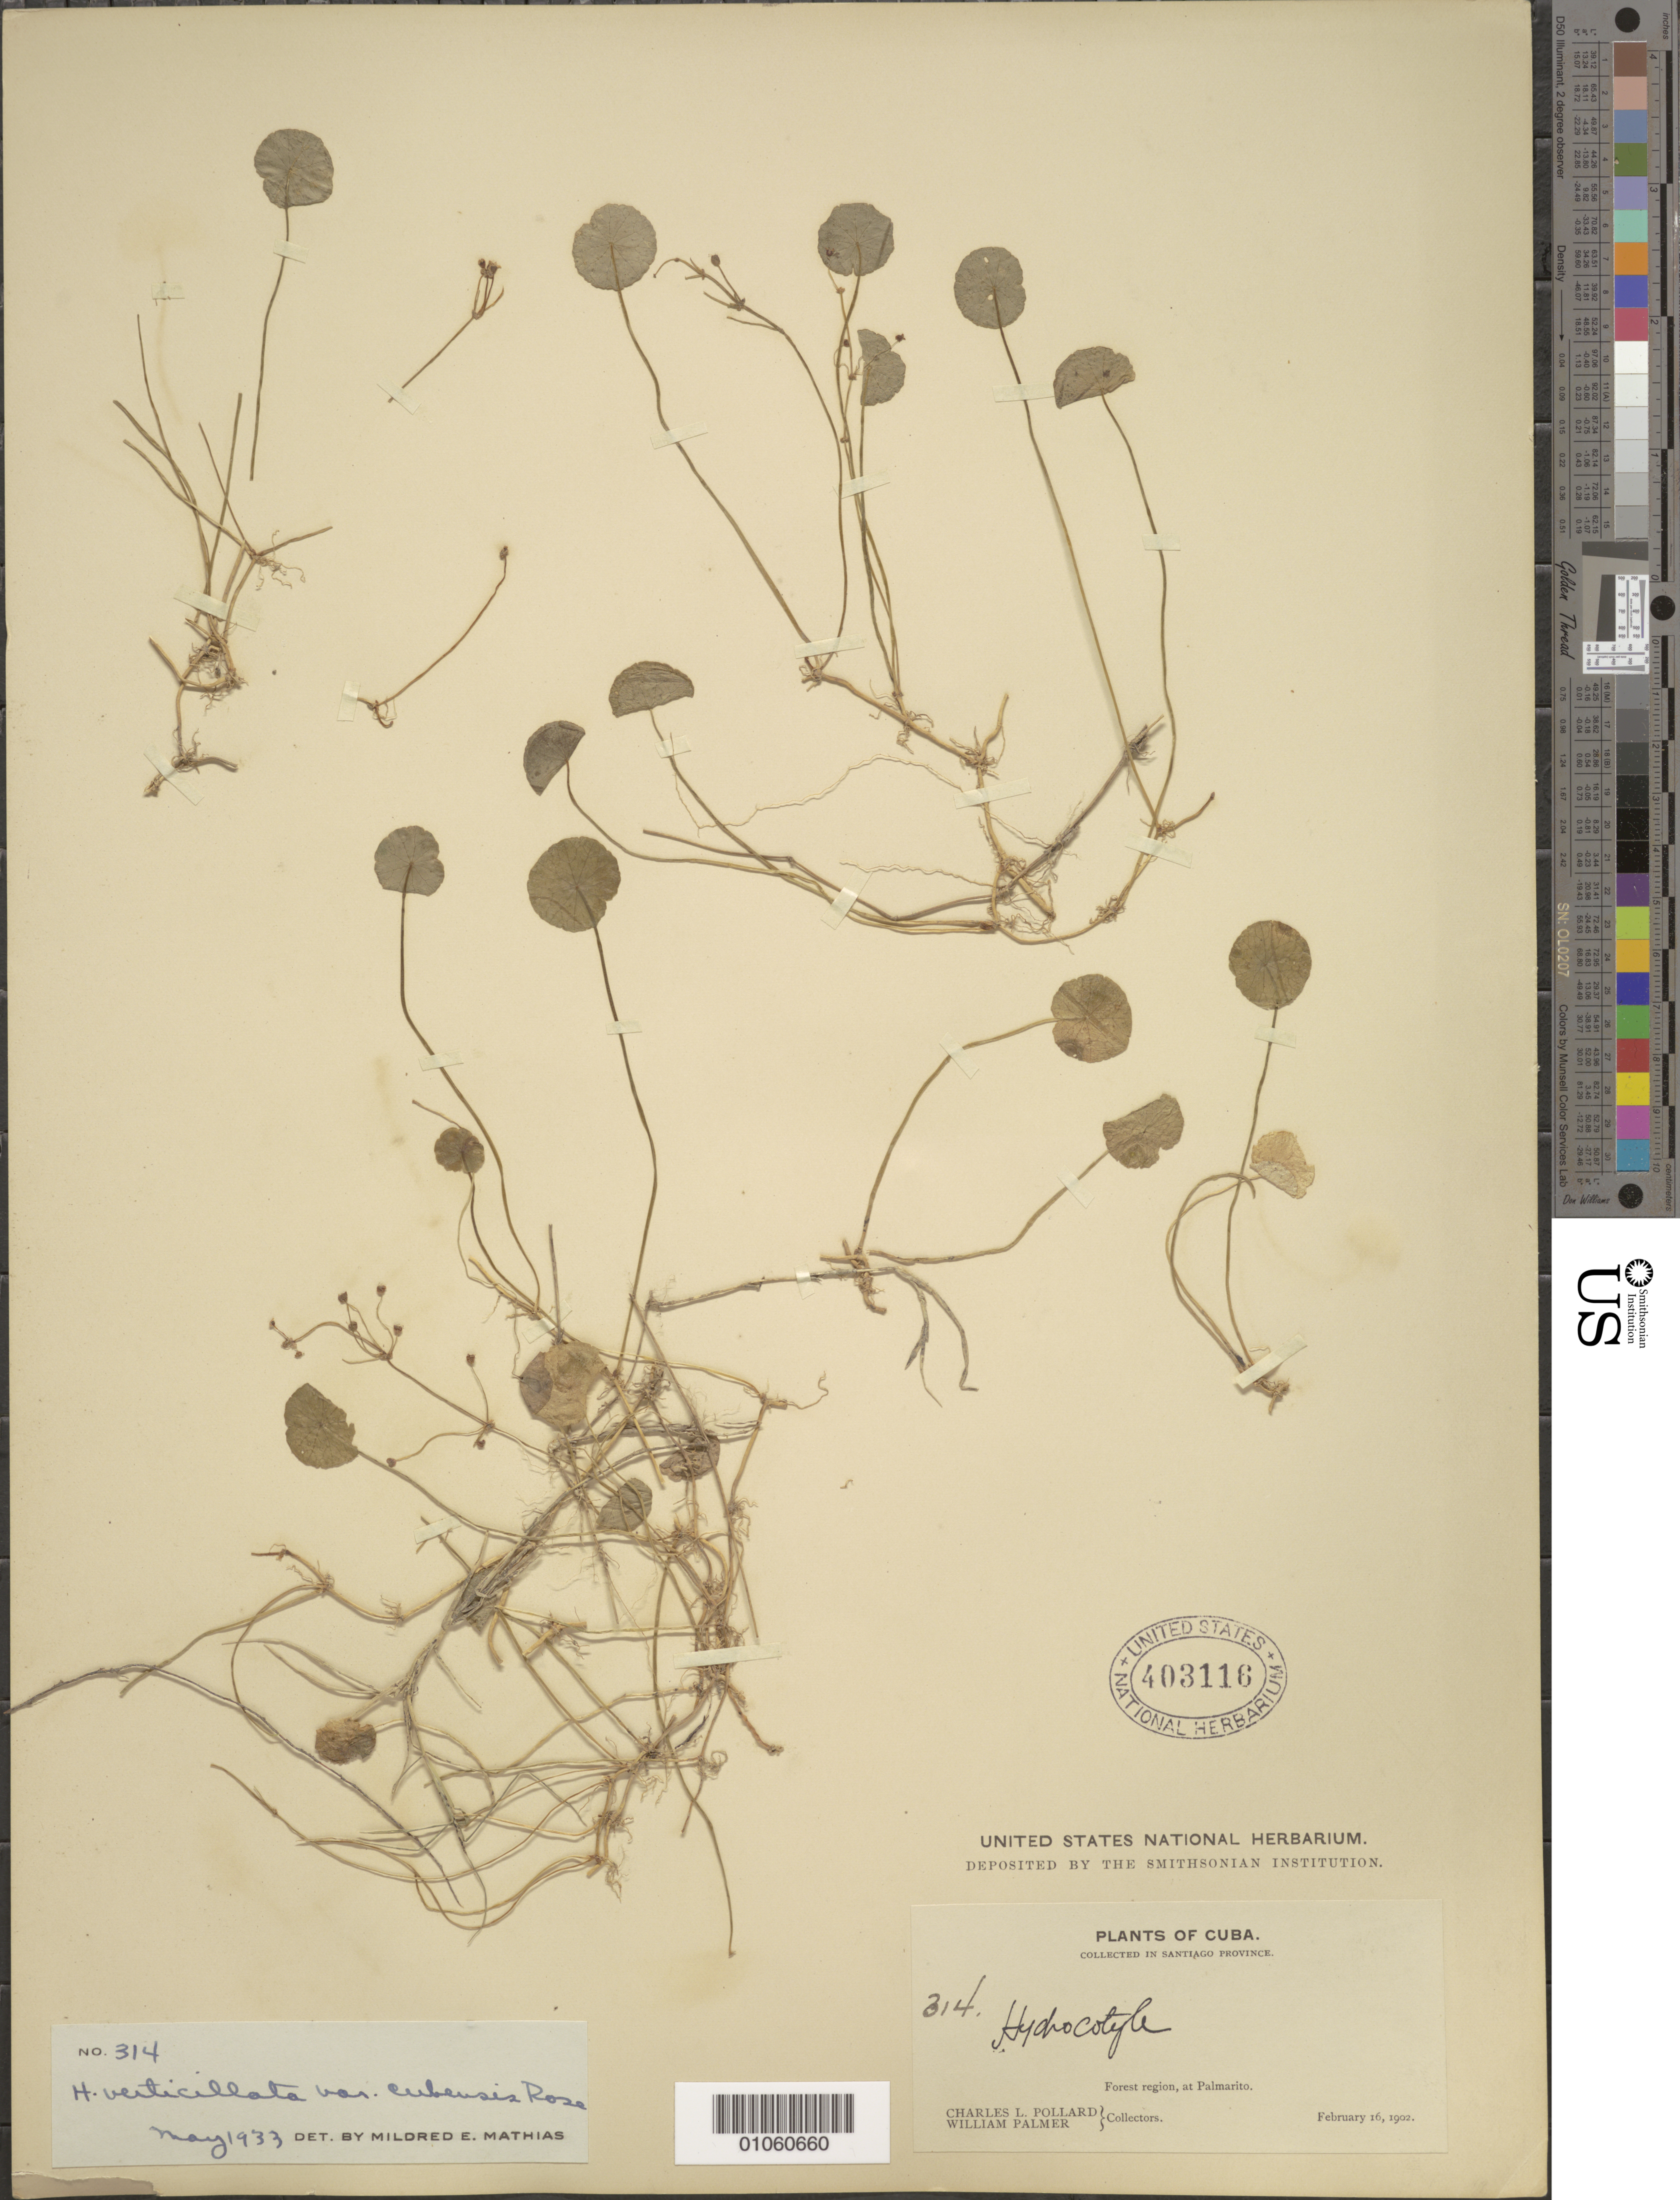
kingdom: Plantae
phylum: Tracheophyta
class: Magnoliopsida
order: Apiales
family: Araliaceae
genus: Hydrocotyle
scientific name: Hydrocotyle verticillata var. cubensis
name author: Rose ex Mathias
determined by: Mathias, M. E.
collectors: C. L. Pollard & W. Palmer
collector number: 314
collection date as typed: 16 Feb 1902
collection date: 1902-02-16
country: Cuba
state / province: Santiago de Cuba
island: Cuba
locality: Palmarito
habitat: Forest region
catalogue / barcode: US 403116